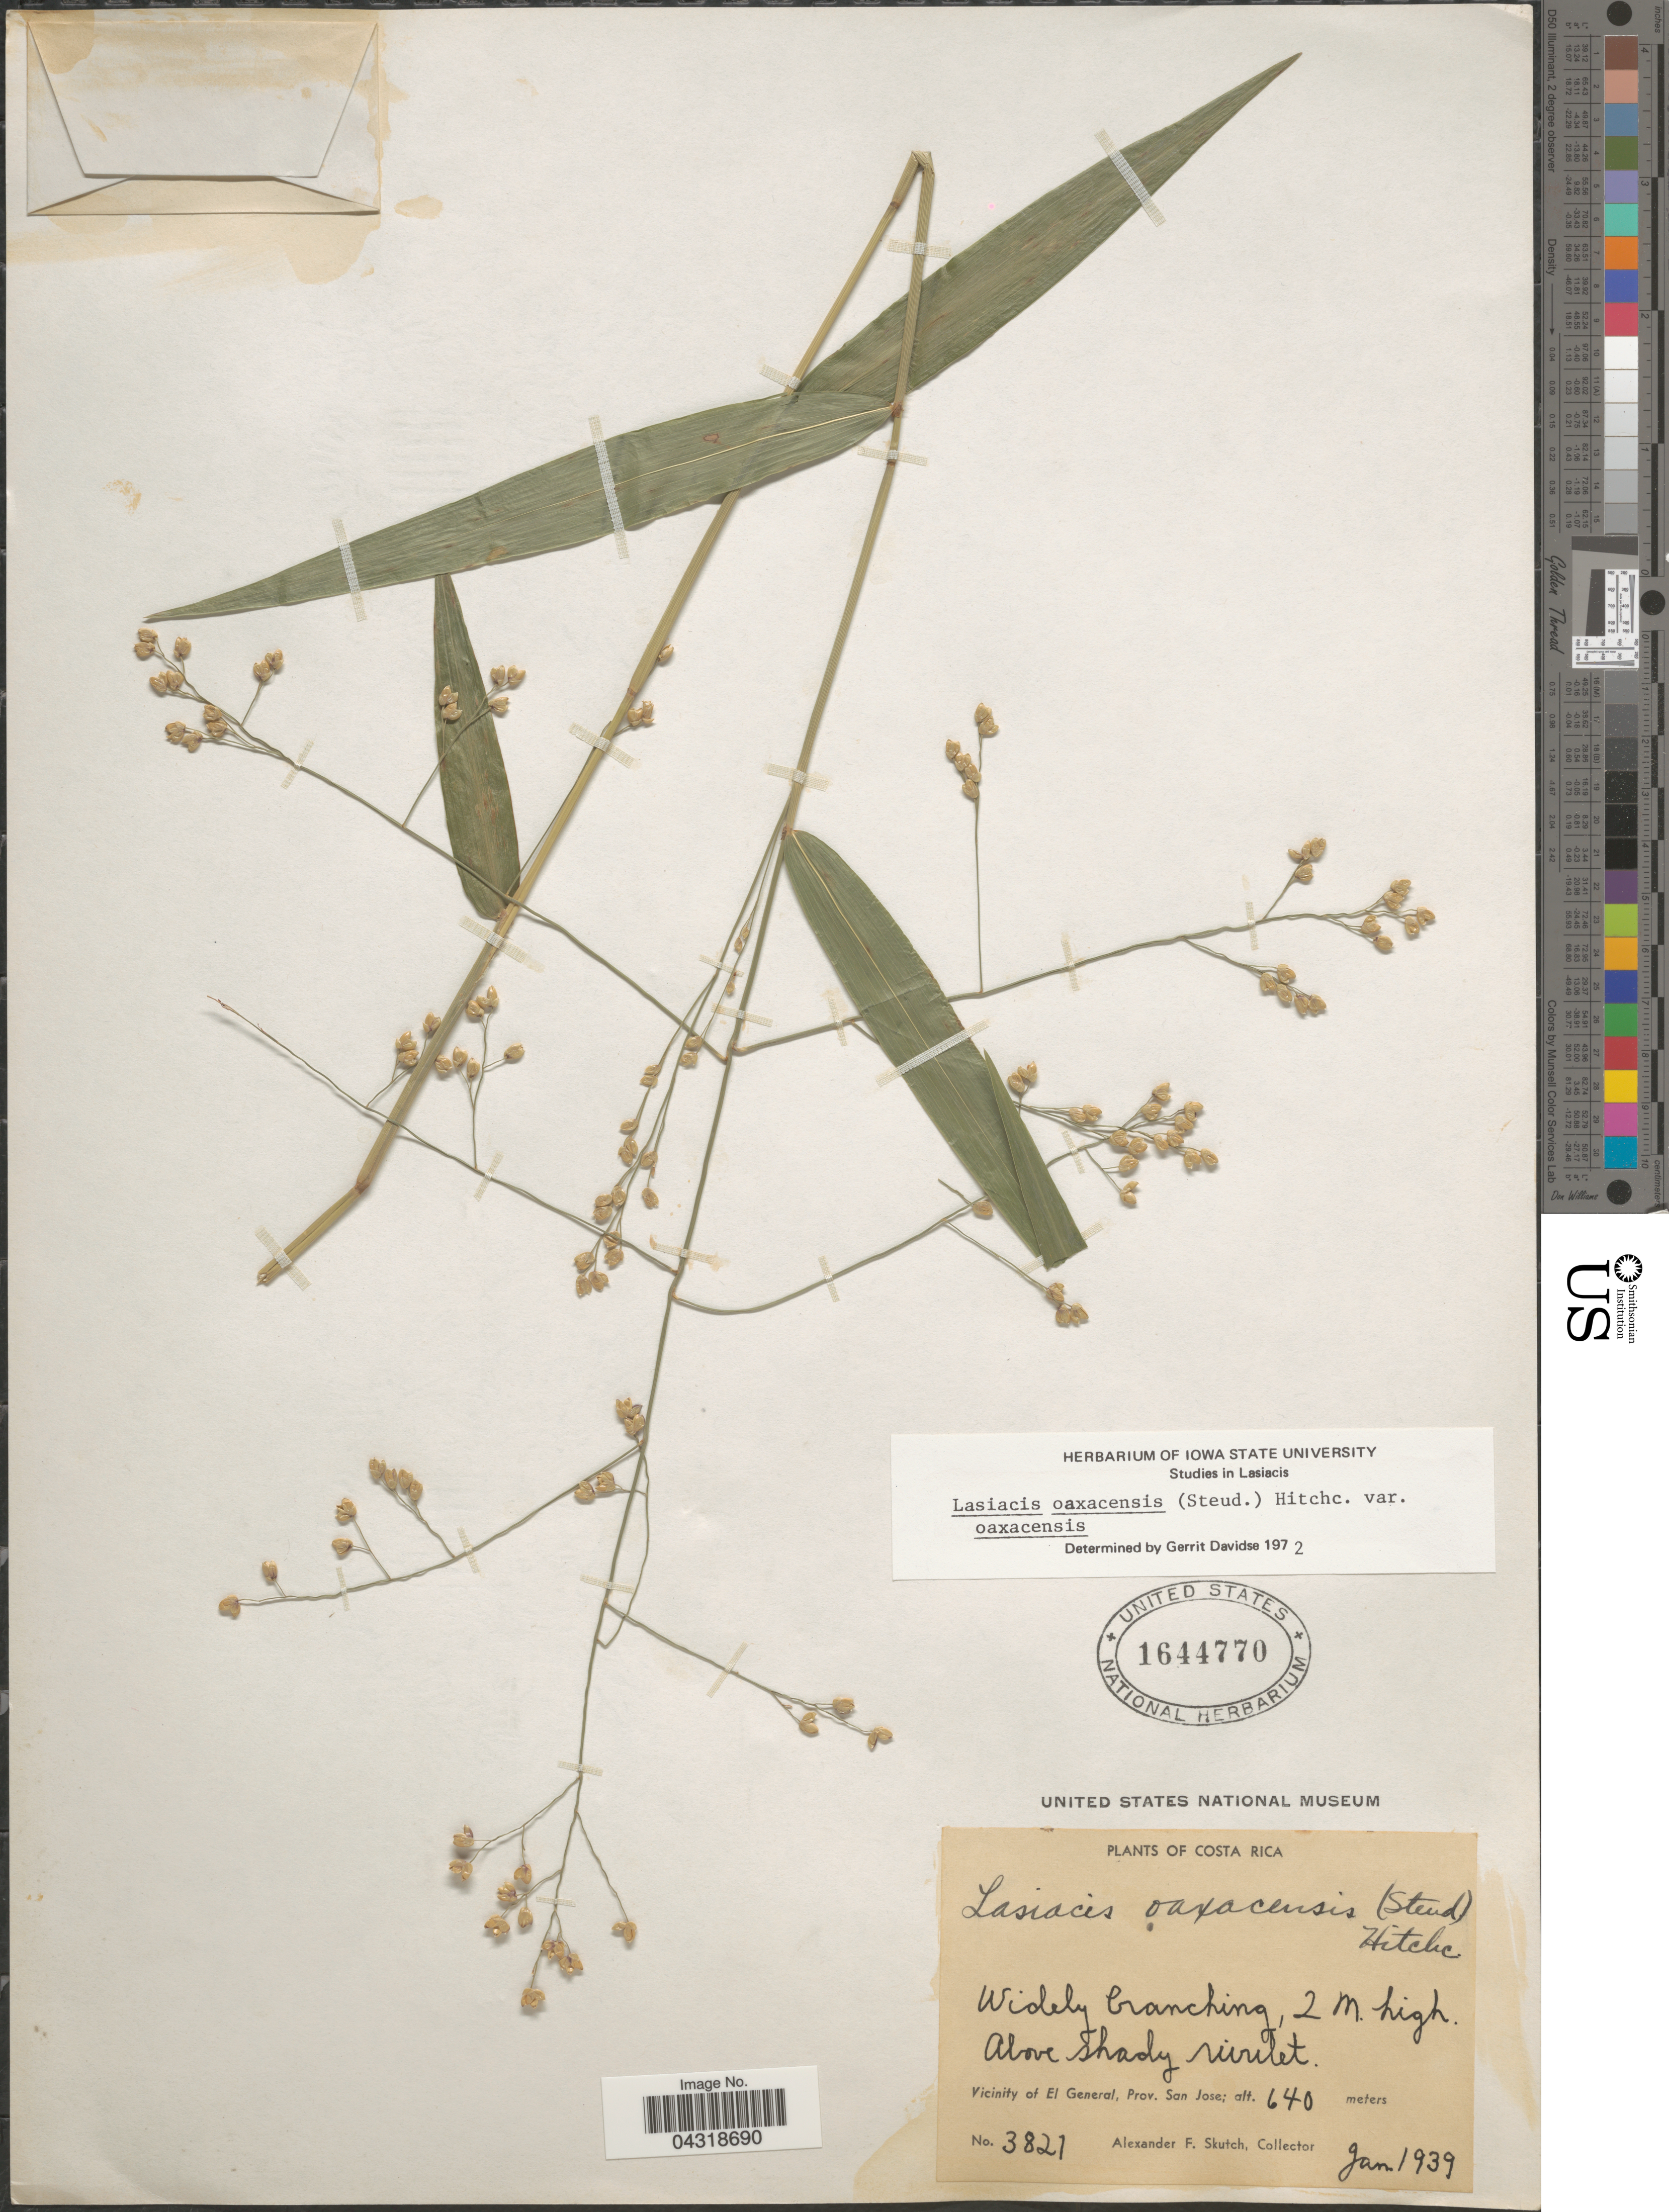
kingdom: Plantae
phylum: Tracheophyta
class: Liliopsida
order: Poales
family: Poaceae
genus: Lasiacis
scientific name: Lasiacis oaxacensis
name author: (Steud.) Hitchc.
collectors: A. F. Skutch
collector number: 3821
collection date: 1939-01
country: Costa Rica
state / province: San José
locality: Vicinity of El General.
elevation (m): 640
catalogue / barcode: US 1644770